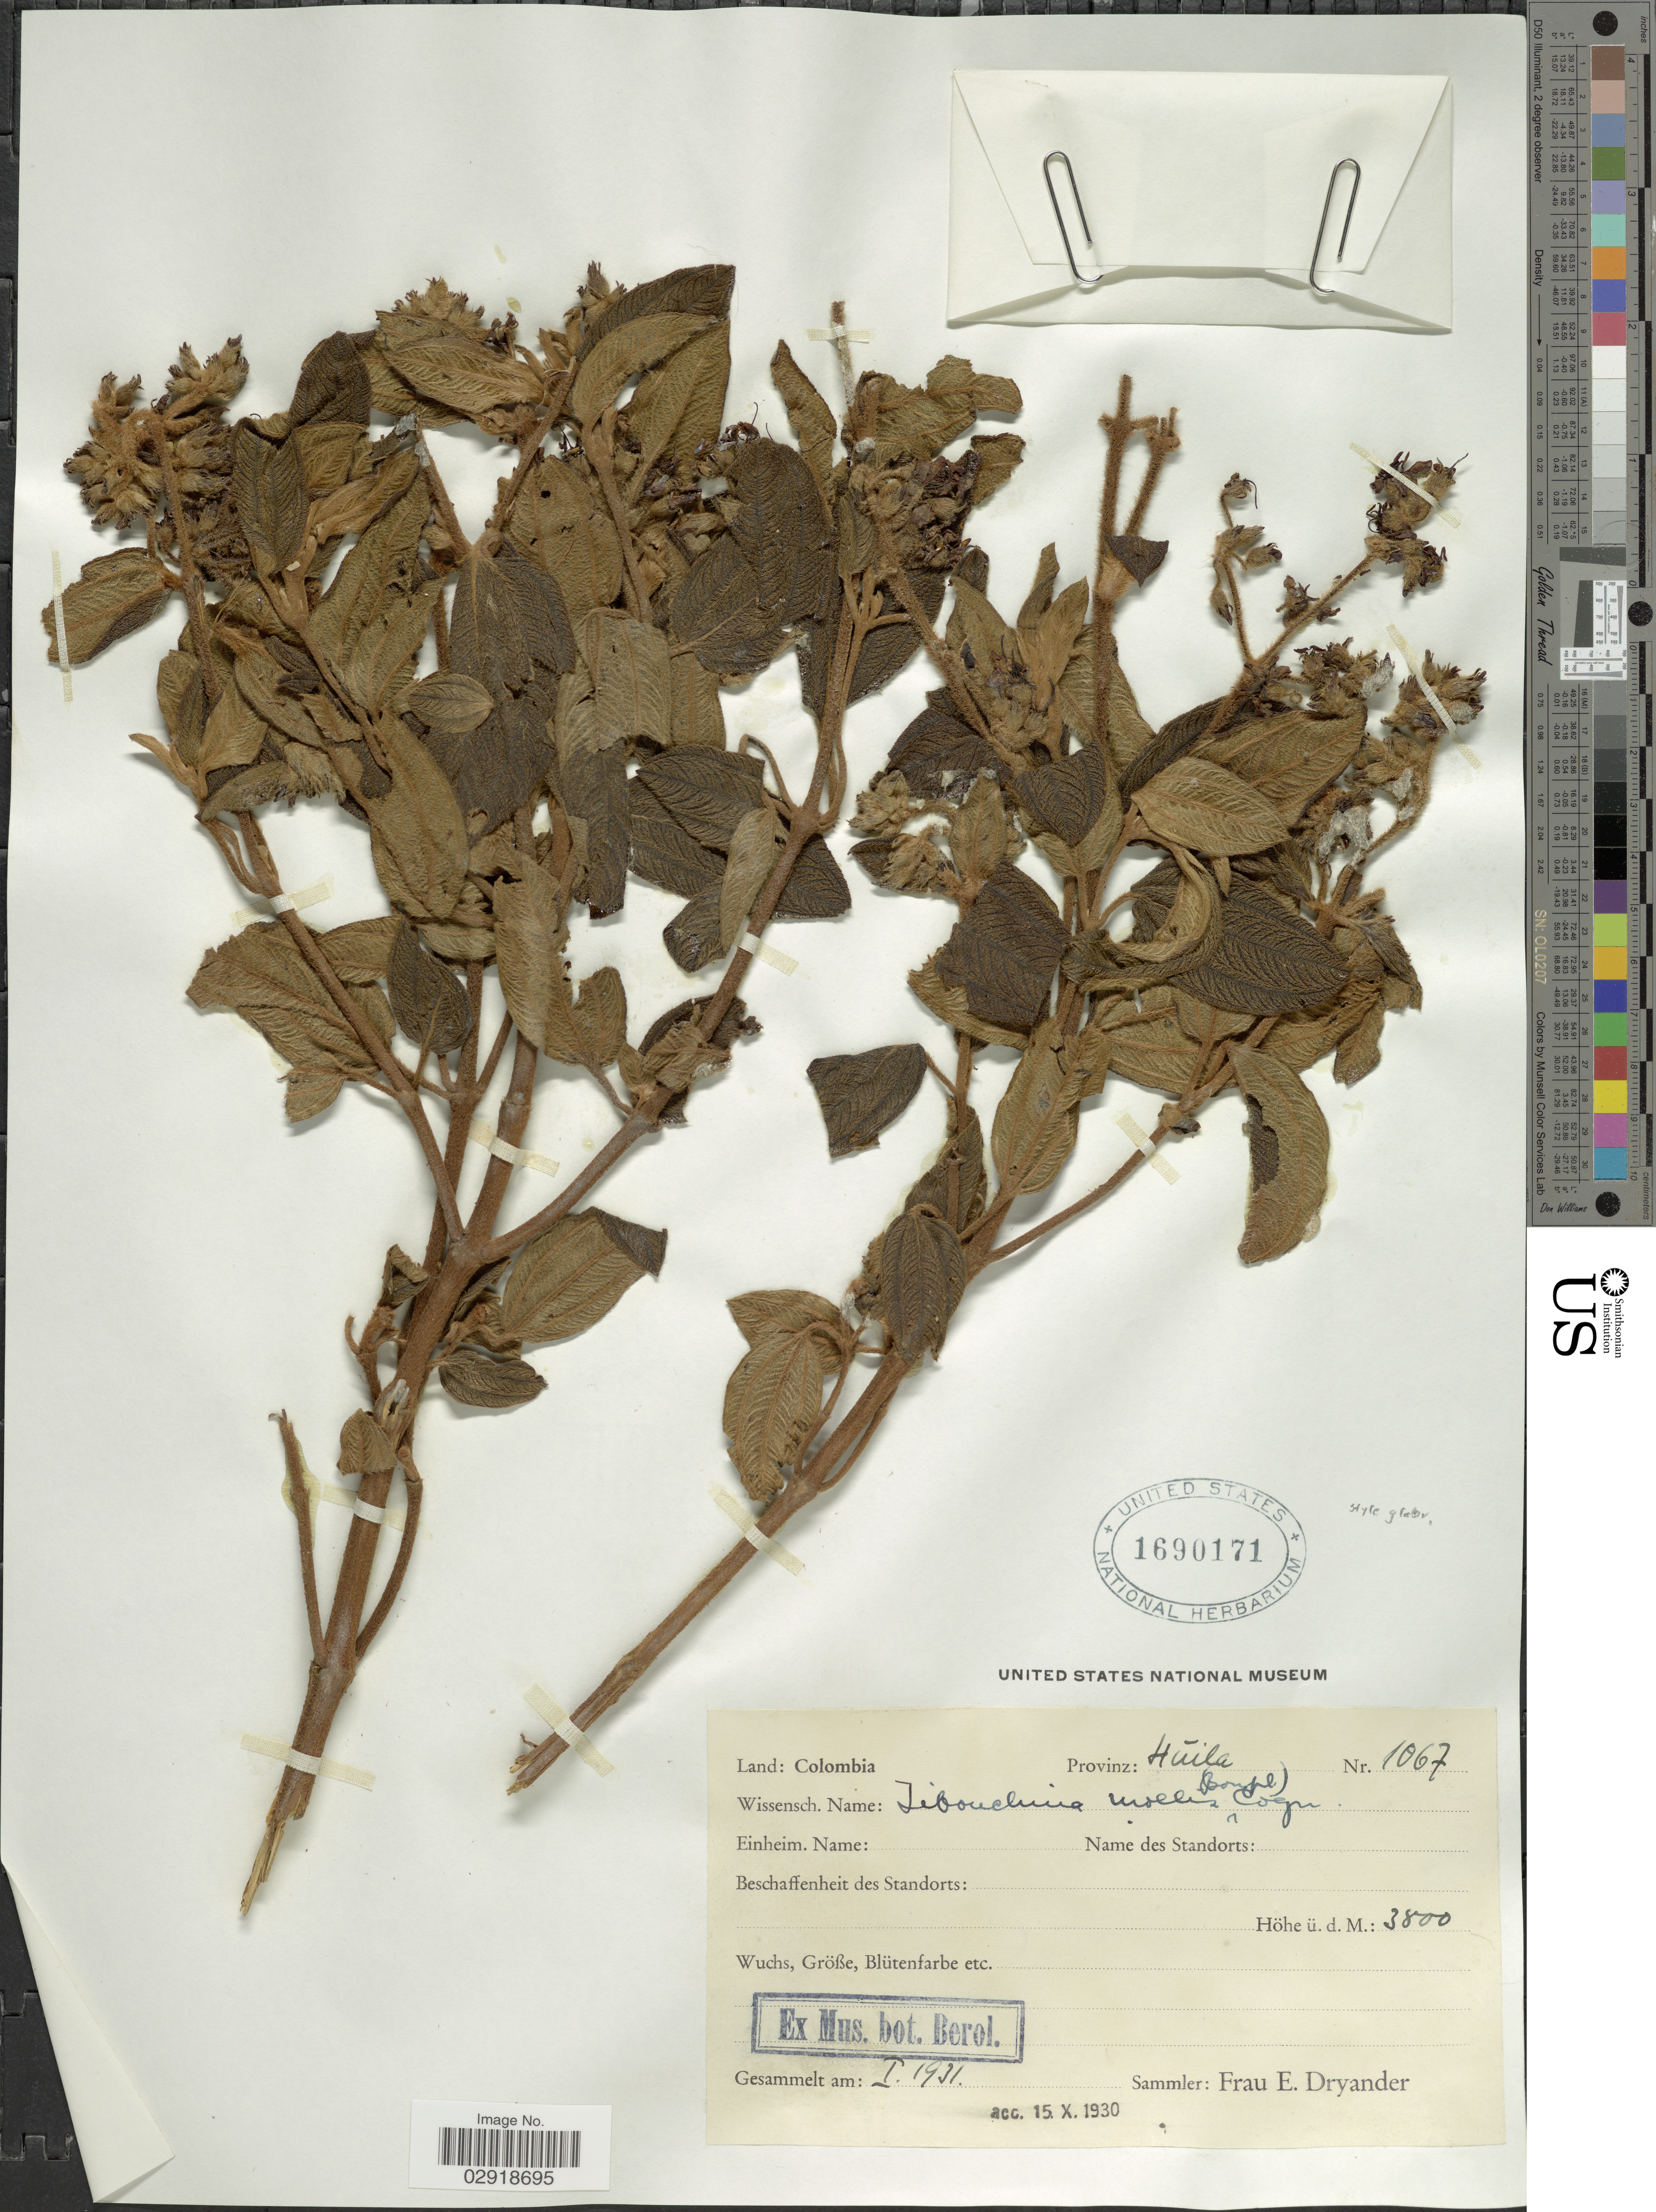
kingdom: Plantae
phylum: Tracheophyta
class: Magnoliopsida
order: Myrtales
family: Melastomataceae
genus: Chaetogastra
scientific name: Chaetogastra mollis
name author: (Bonpl.) DC.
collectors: F. Dryander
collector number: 1067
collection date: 1931-01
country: Colombia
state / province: Huila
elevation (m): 3800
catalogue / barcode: US 1690171